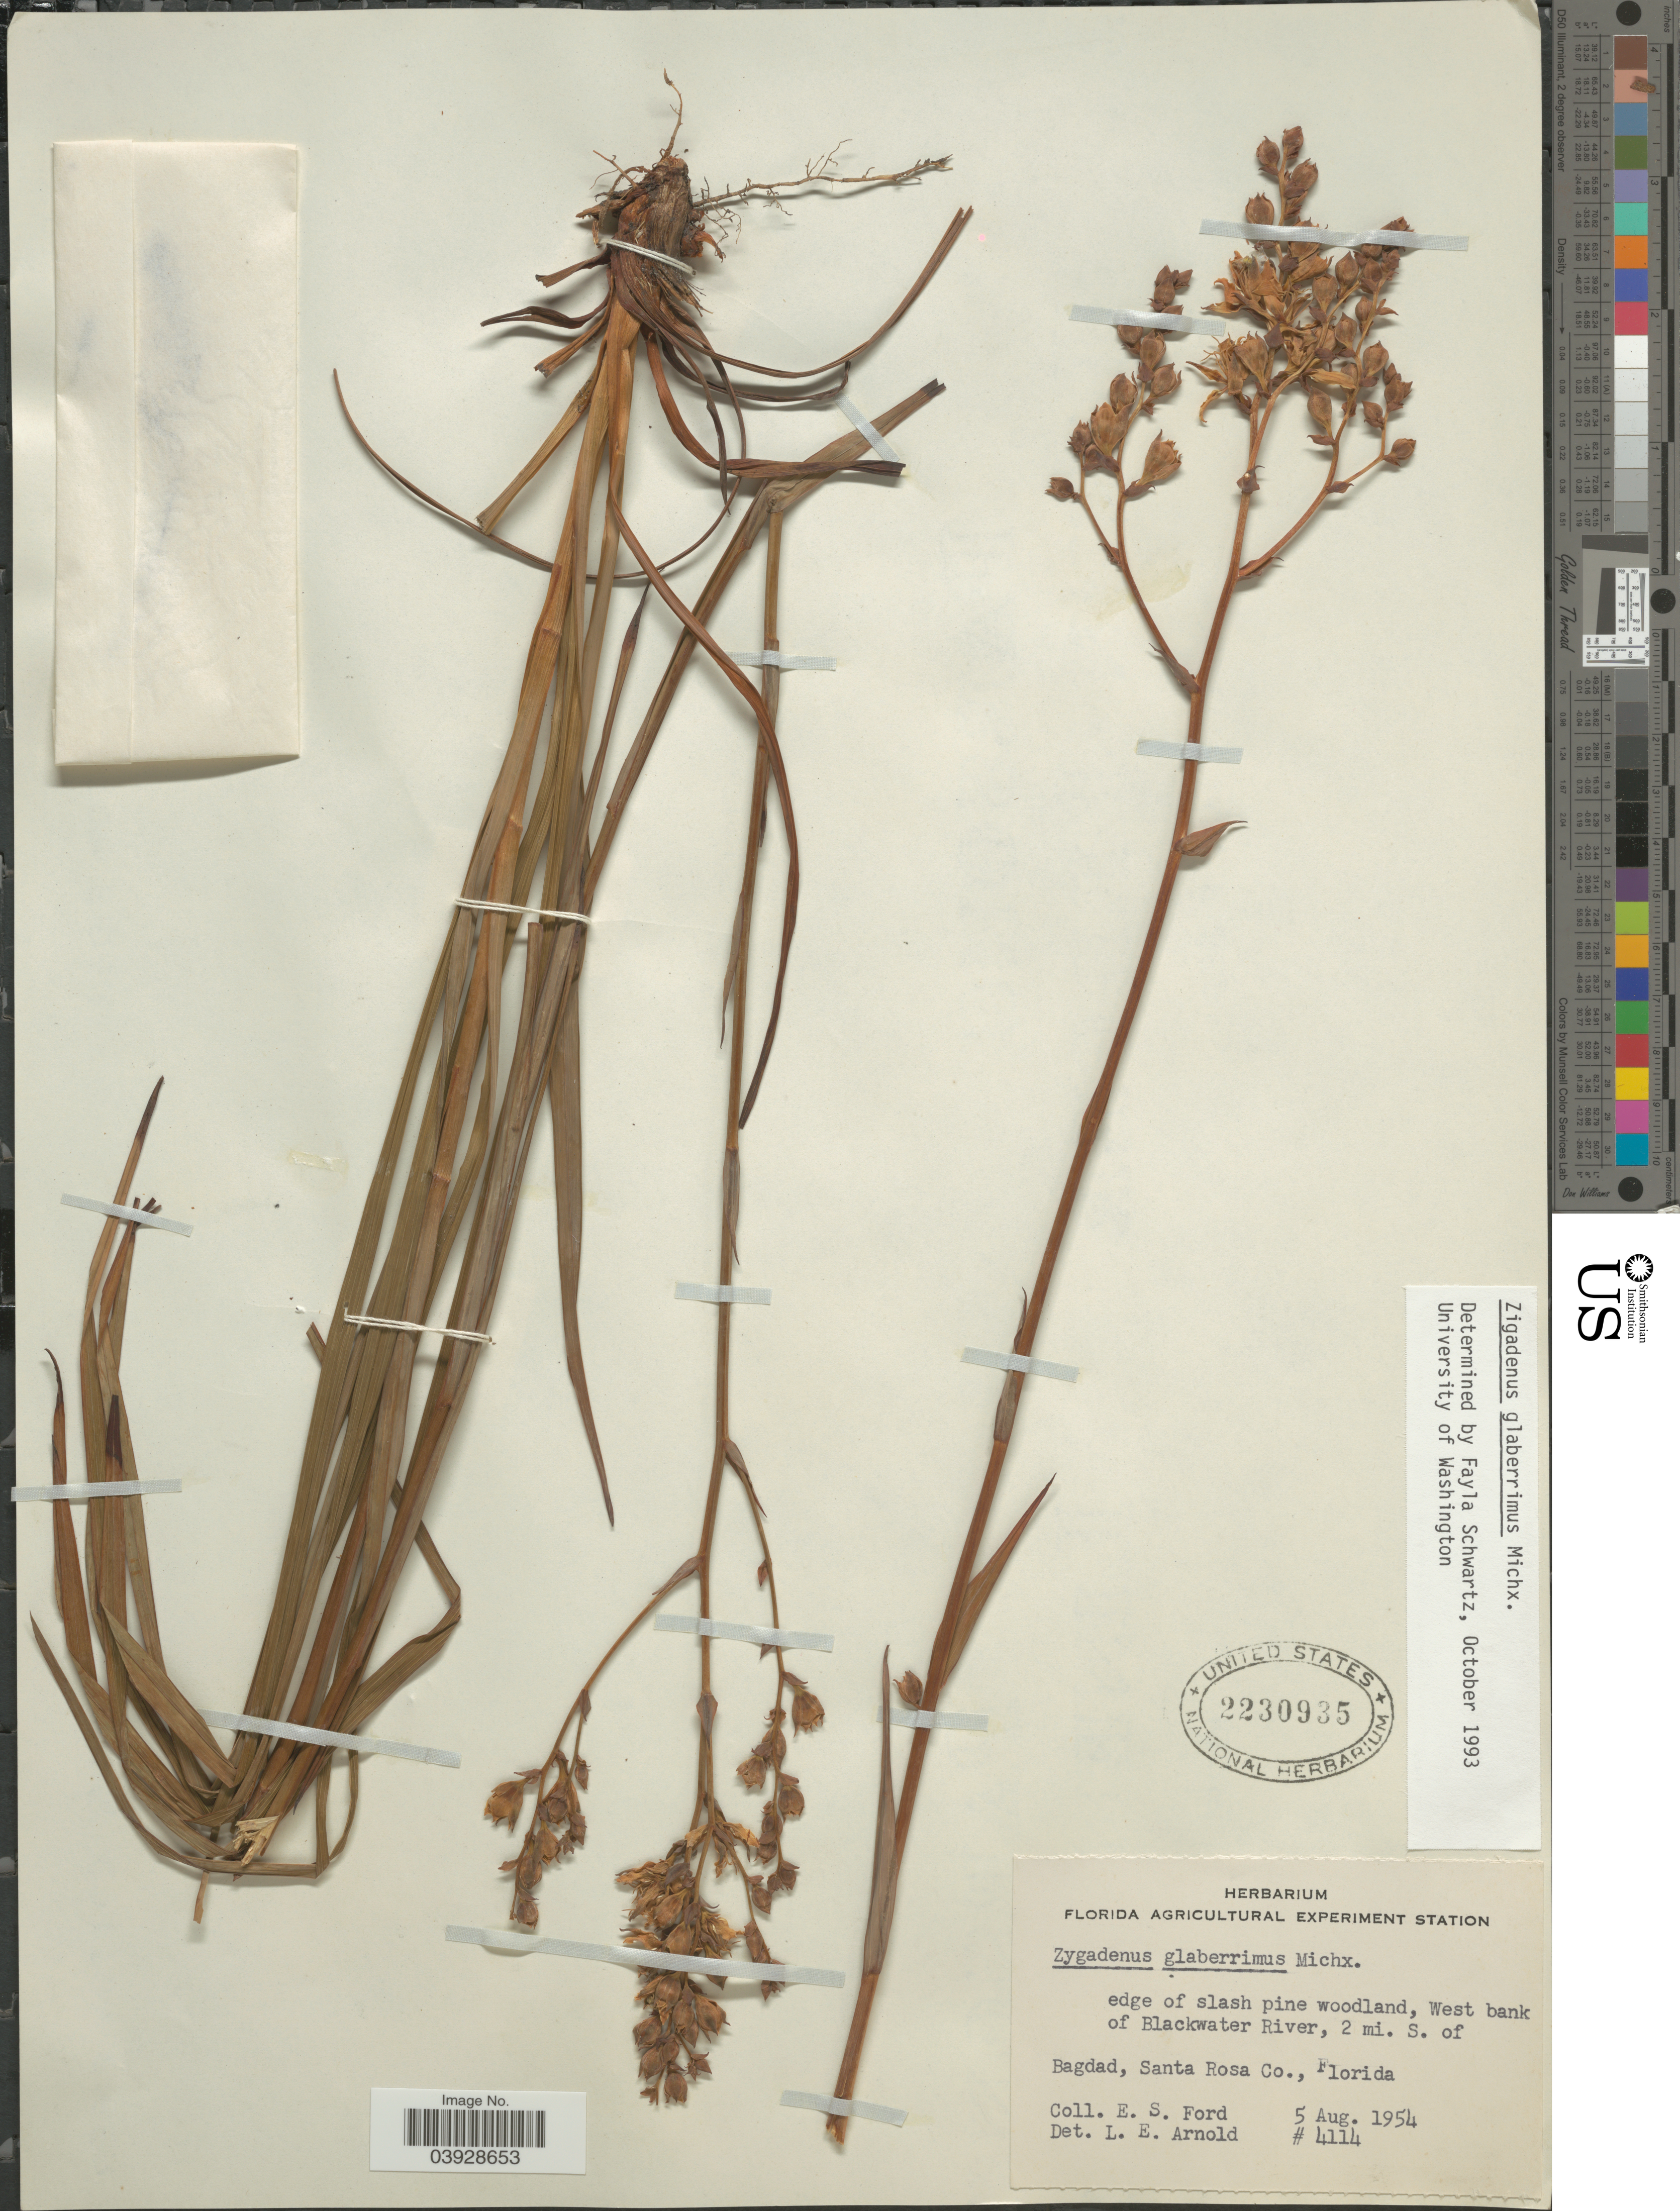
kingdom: Plantae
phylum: Tracheophyta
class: Liliopsida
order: Liliales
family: Melanthiaceae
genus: Zigadenus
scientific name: Zigadenus glaberrimus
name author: Michx.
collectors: E. Ford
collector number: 4114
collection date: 1954-08-05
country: United States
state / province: Florida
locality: Edge of slash pine woodland, West bank of Blackwater River, 2 mi. S. of Bagdad, Santa Rosa Co.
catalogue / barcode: US 2230935